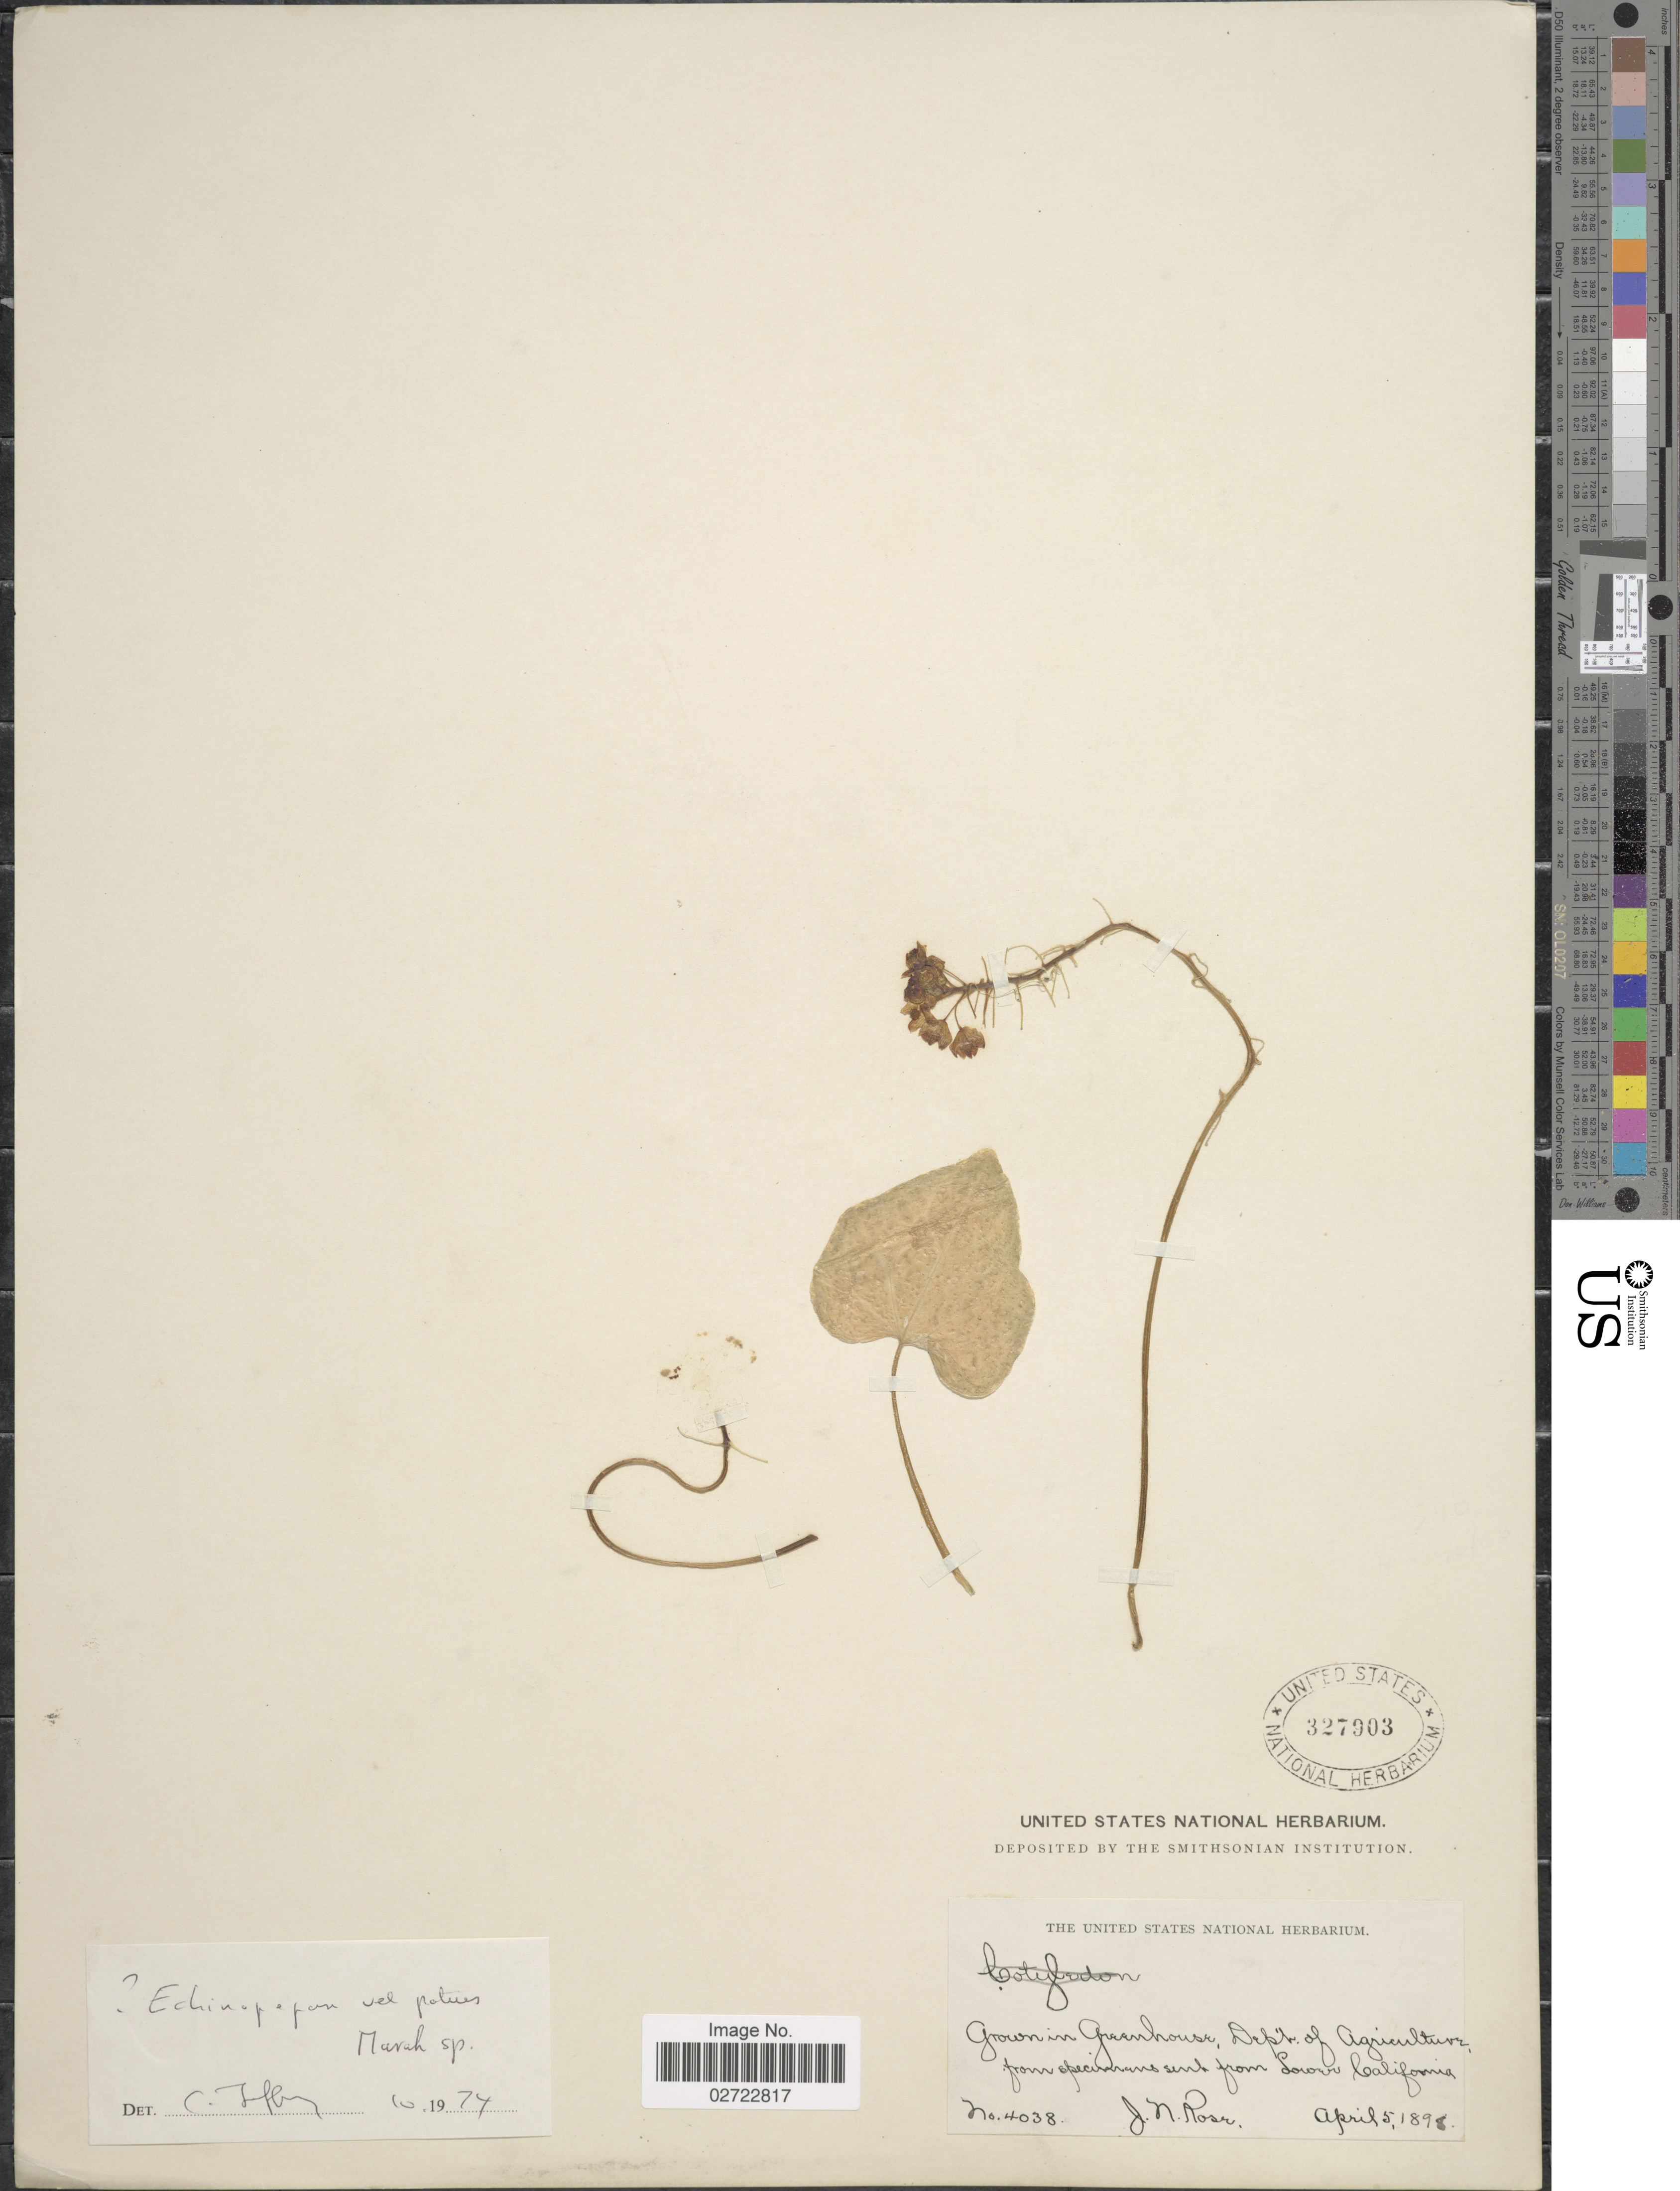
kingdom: Plantae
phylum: Tracheophyta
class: Magnoliopsida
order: Cucurbitales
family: Cucurbitaceae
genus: Echinopepon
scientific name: Echinopepon sp.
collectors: J. N. Rose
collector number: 4038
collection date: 1898-04-05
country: Mexico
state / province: Baja California Norte / Baja California Sur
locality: Grown in Greenhouse, Dept of Agriculture, from specimens sent from Lower California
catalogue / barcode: US 327903